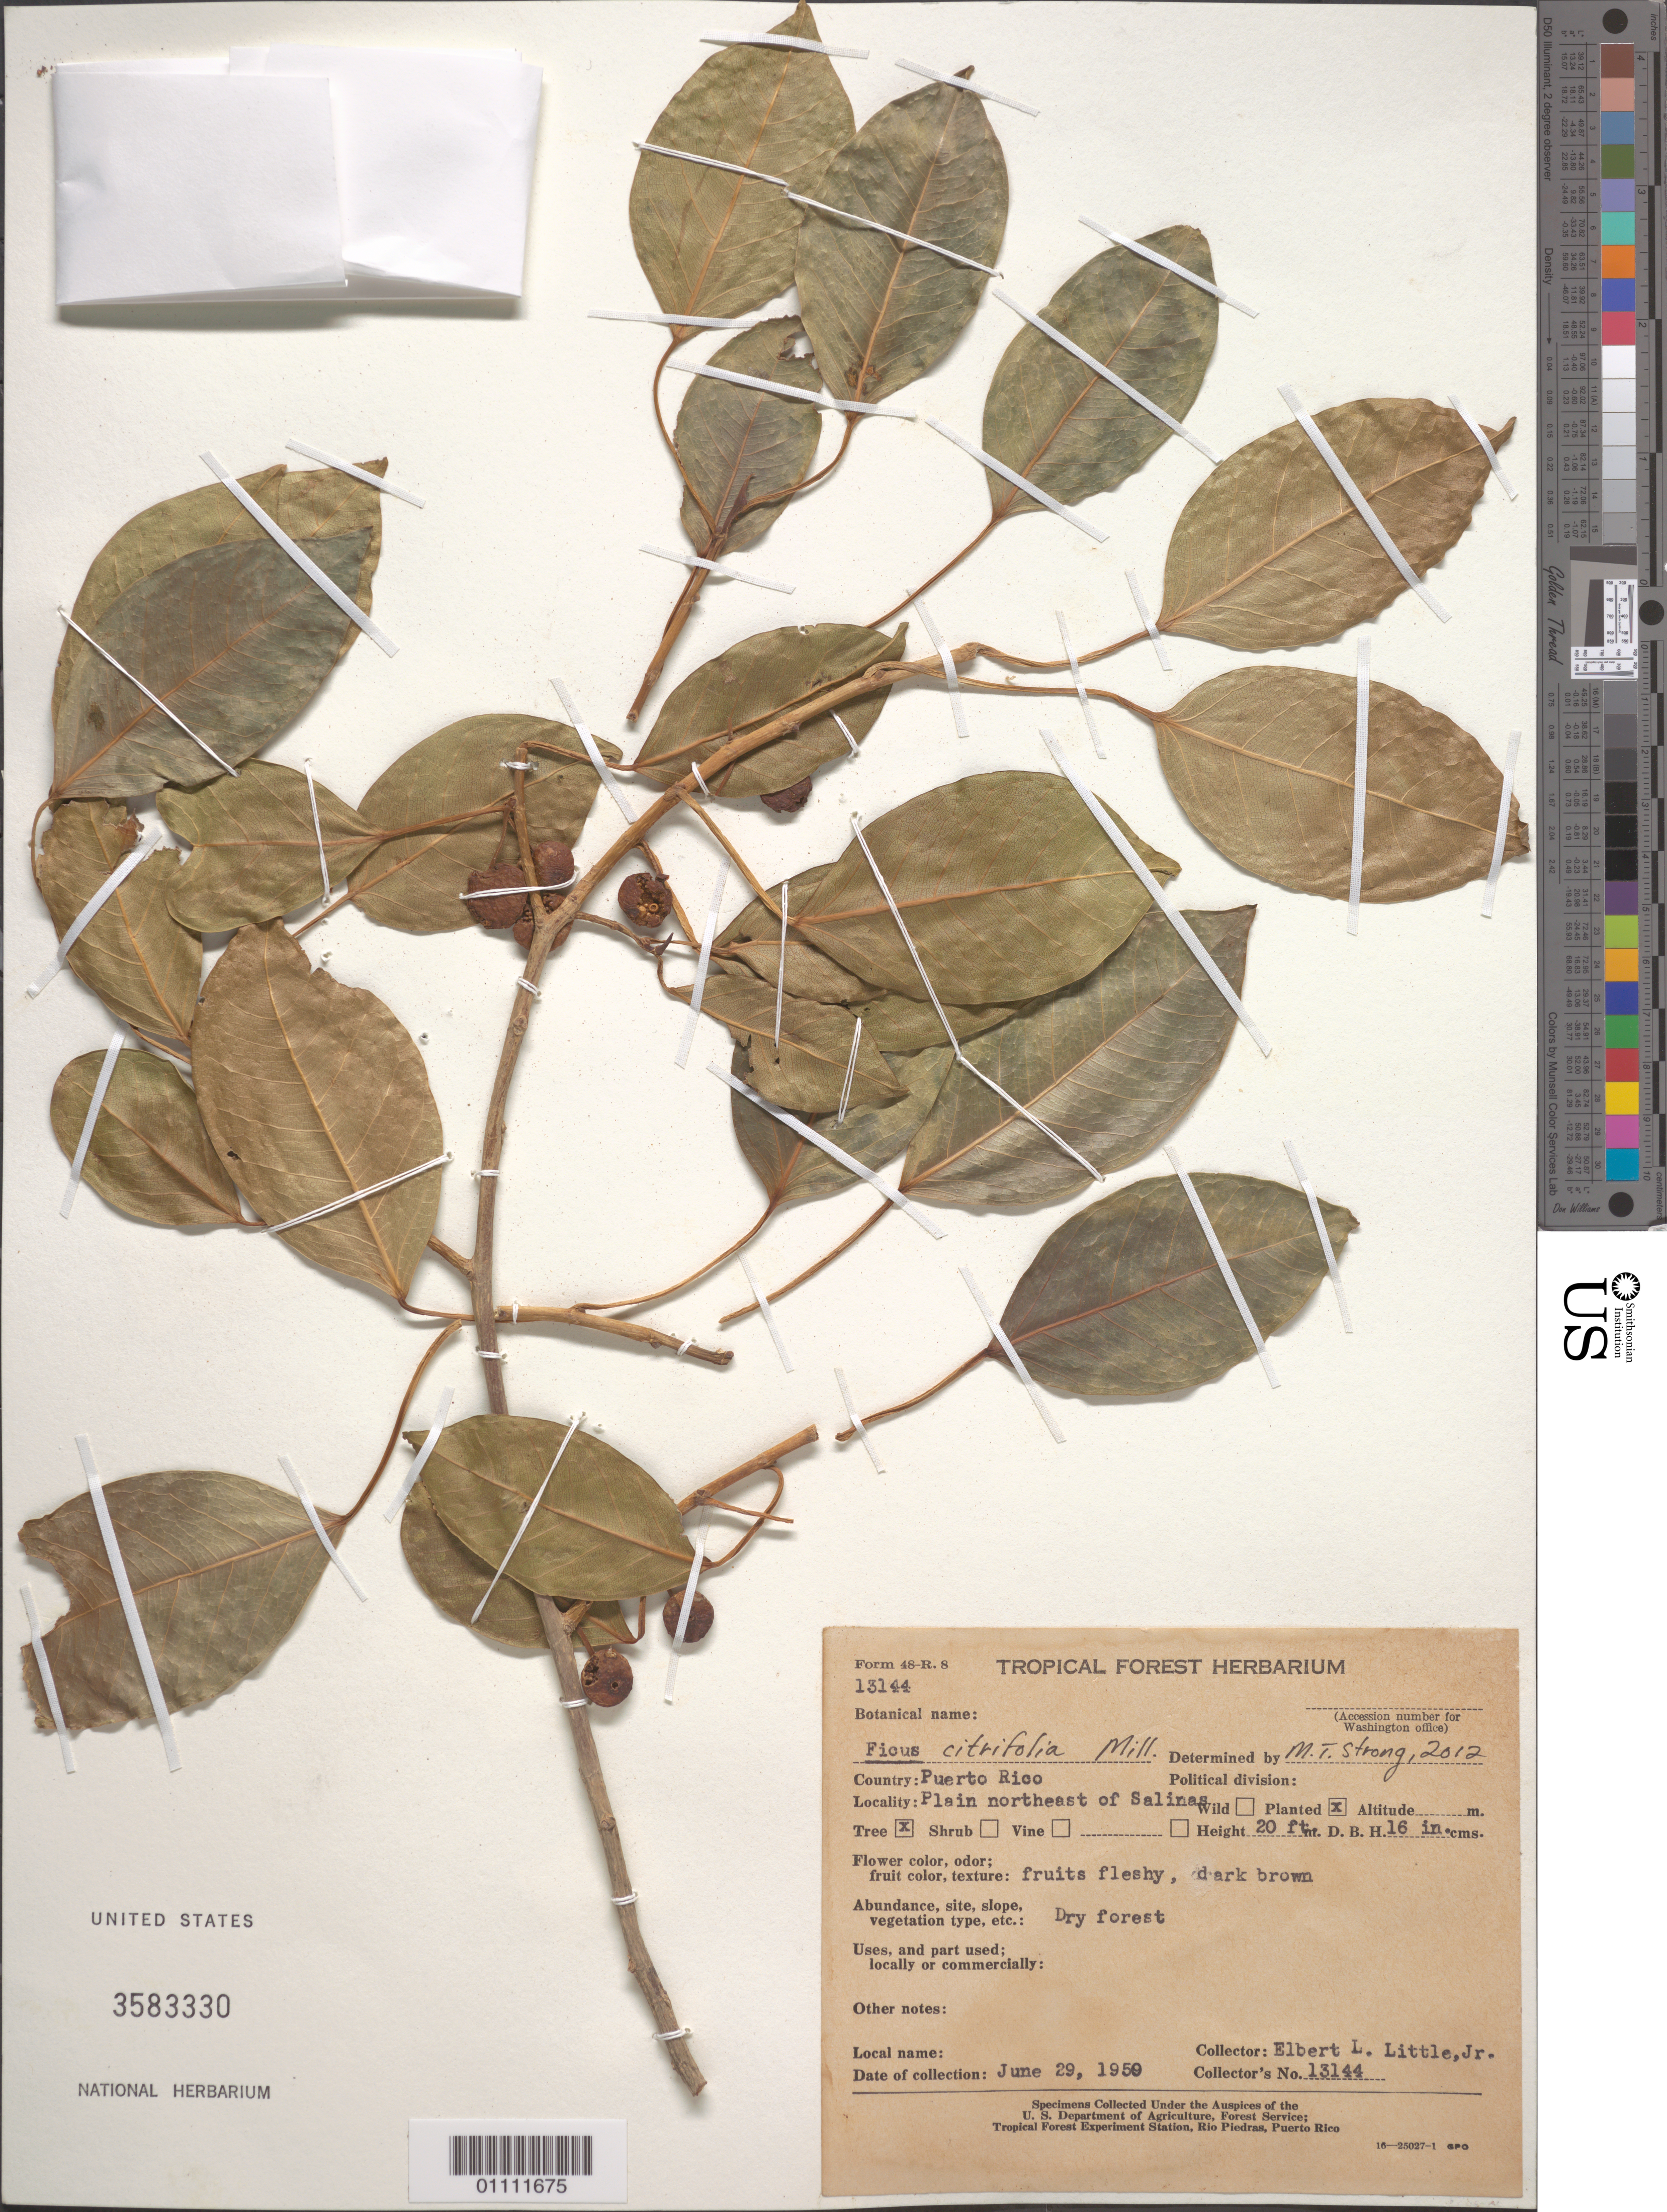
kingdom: Plantae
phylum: Tracheophyta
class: Magnoliopsida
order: Rosales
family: Moraceae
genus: Ficus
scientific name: Ficus citrifolia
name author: Mill.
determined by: Strong, M. T., (US), Smithsonian Institution - National Museum of Natural History (UNITED STATES)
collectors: E. L. Little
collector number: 13144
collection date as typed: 29 Jun 1950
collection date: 1950-06-29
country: Puerto Rico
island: Puerto Rico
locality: Salinas, plain NE of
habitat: Dry forest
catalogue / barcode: US 3583330